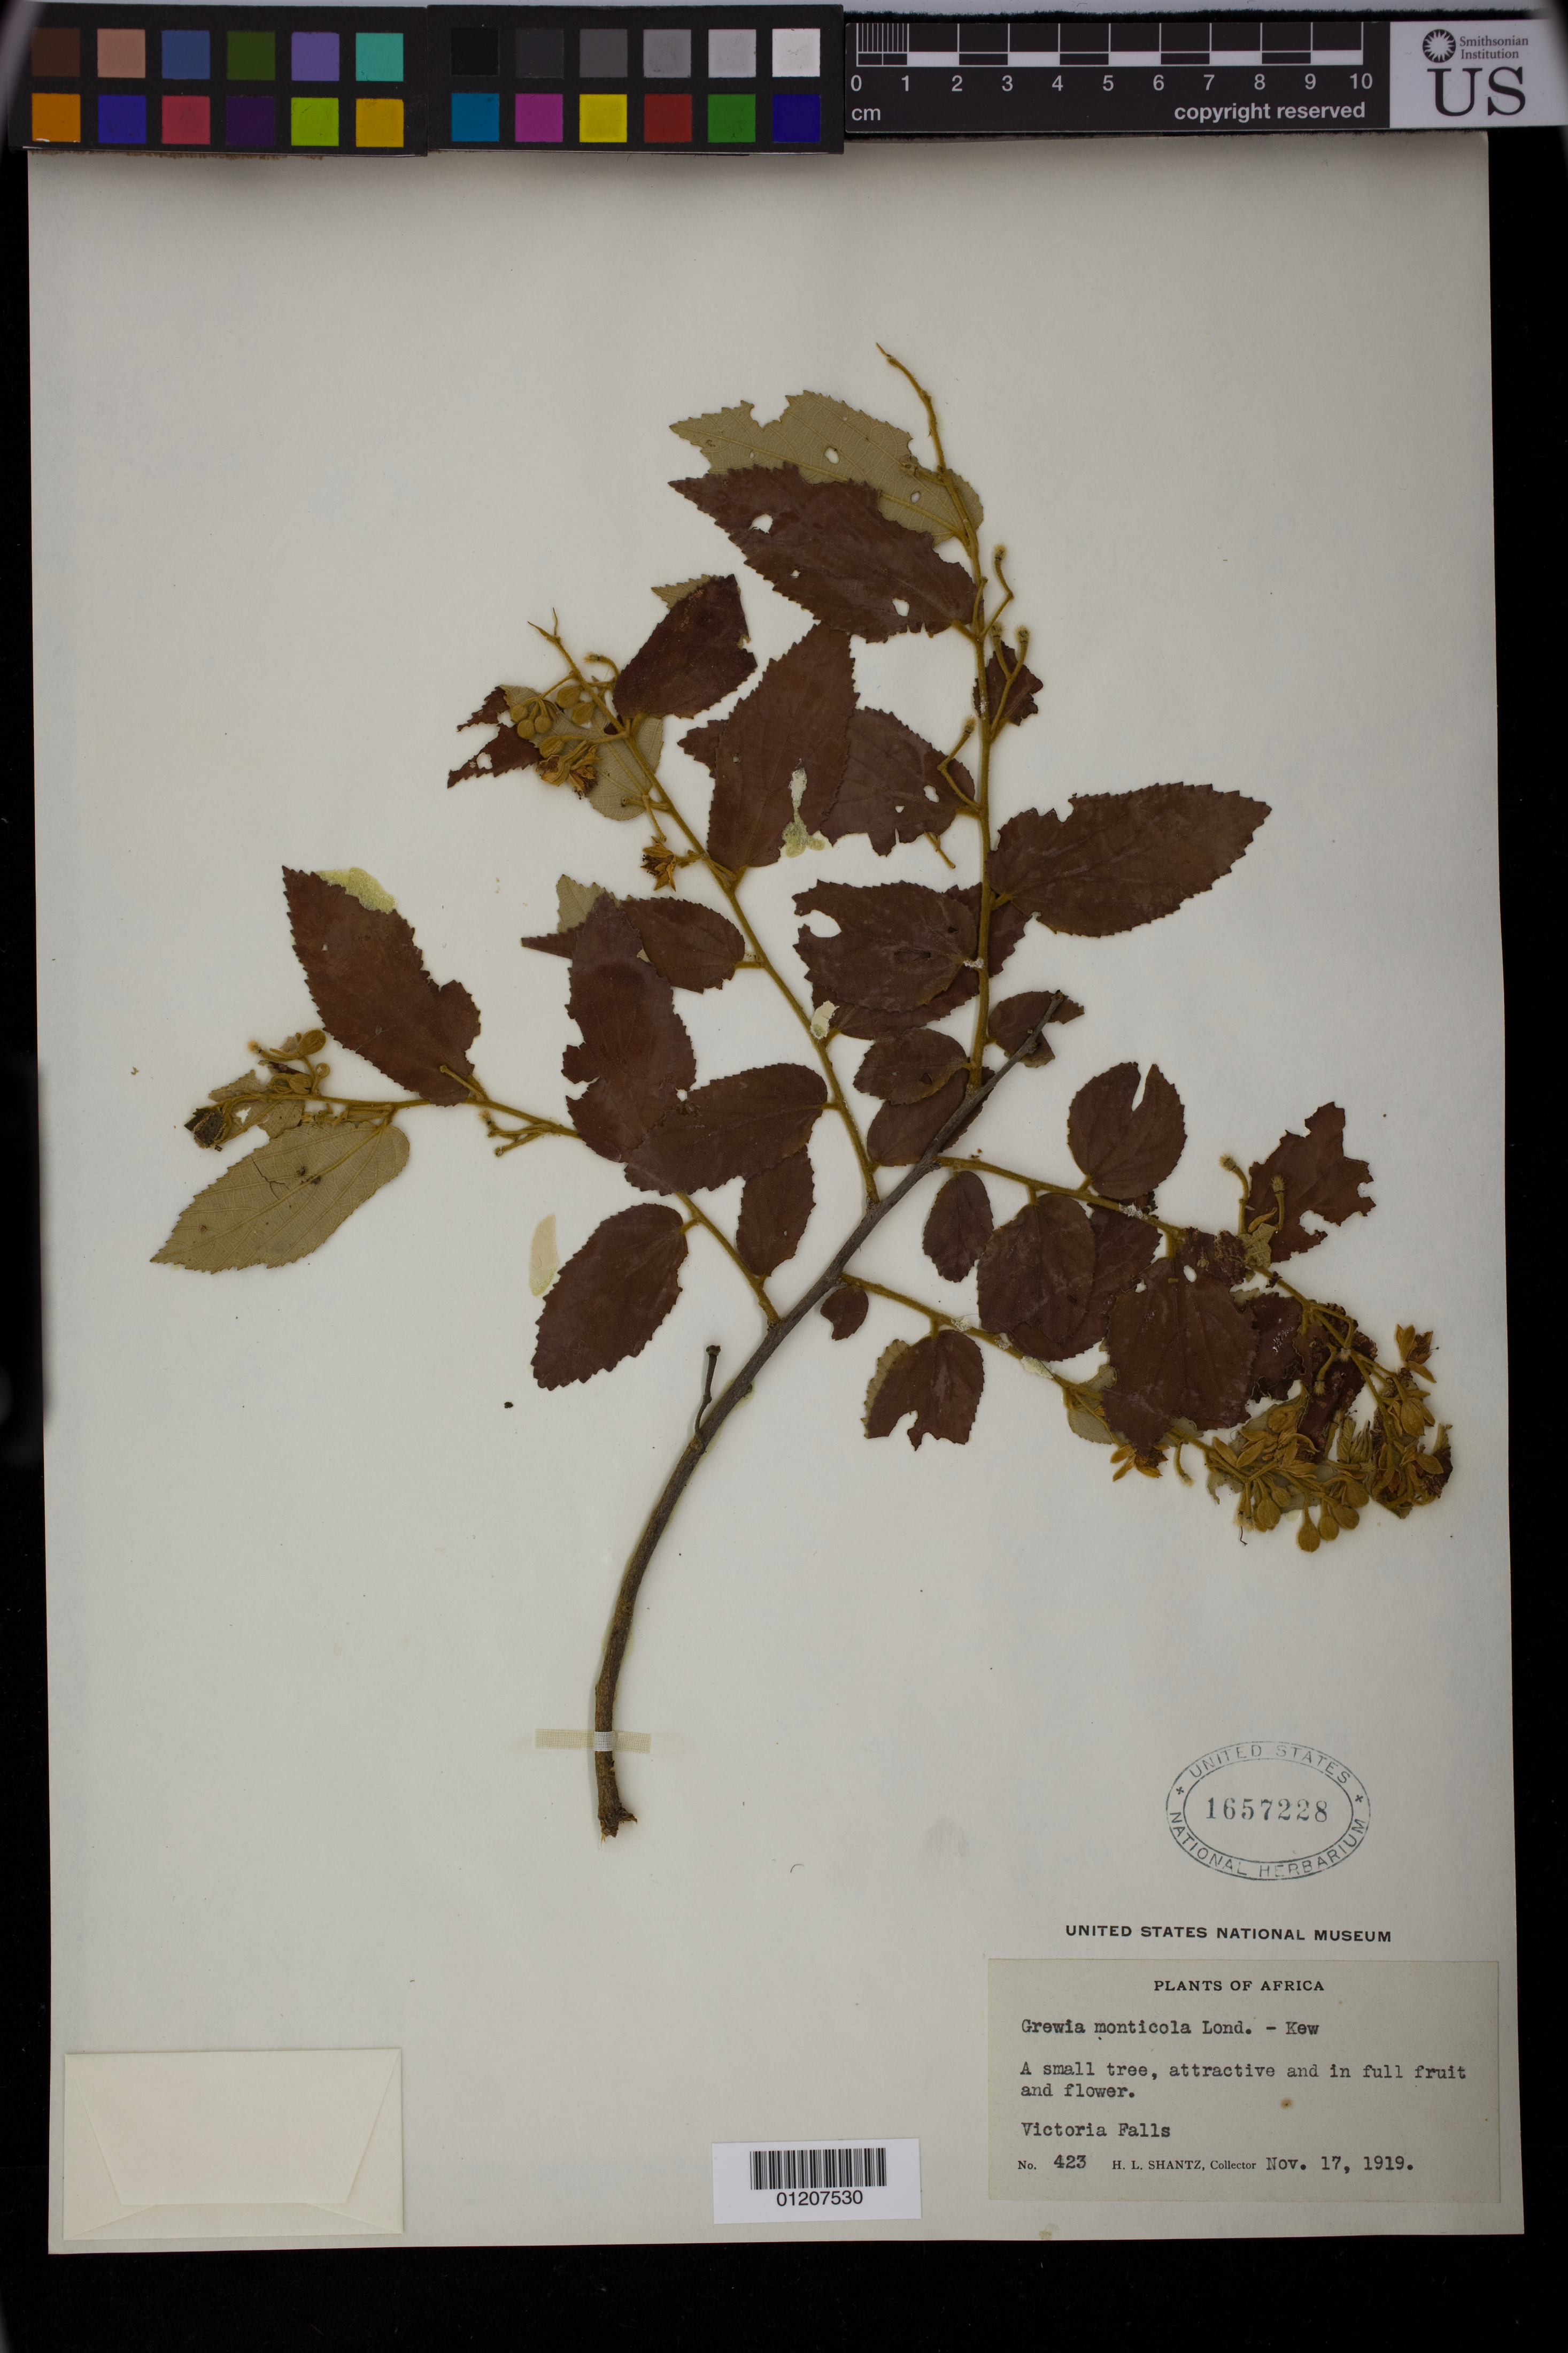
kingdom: Plantae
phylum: Tracheophyta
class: Magnoliopsida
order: Malvales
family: Malvaceae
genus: Grewia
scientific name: Grewia monticola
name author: Sond.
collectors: H. Shantz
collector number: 423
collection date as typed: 17 Nov 1919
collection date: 1919-11-17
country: Zimbabwe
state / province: Matabeleland North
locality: Victoria Falls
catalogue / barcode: US 1657228